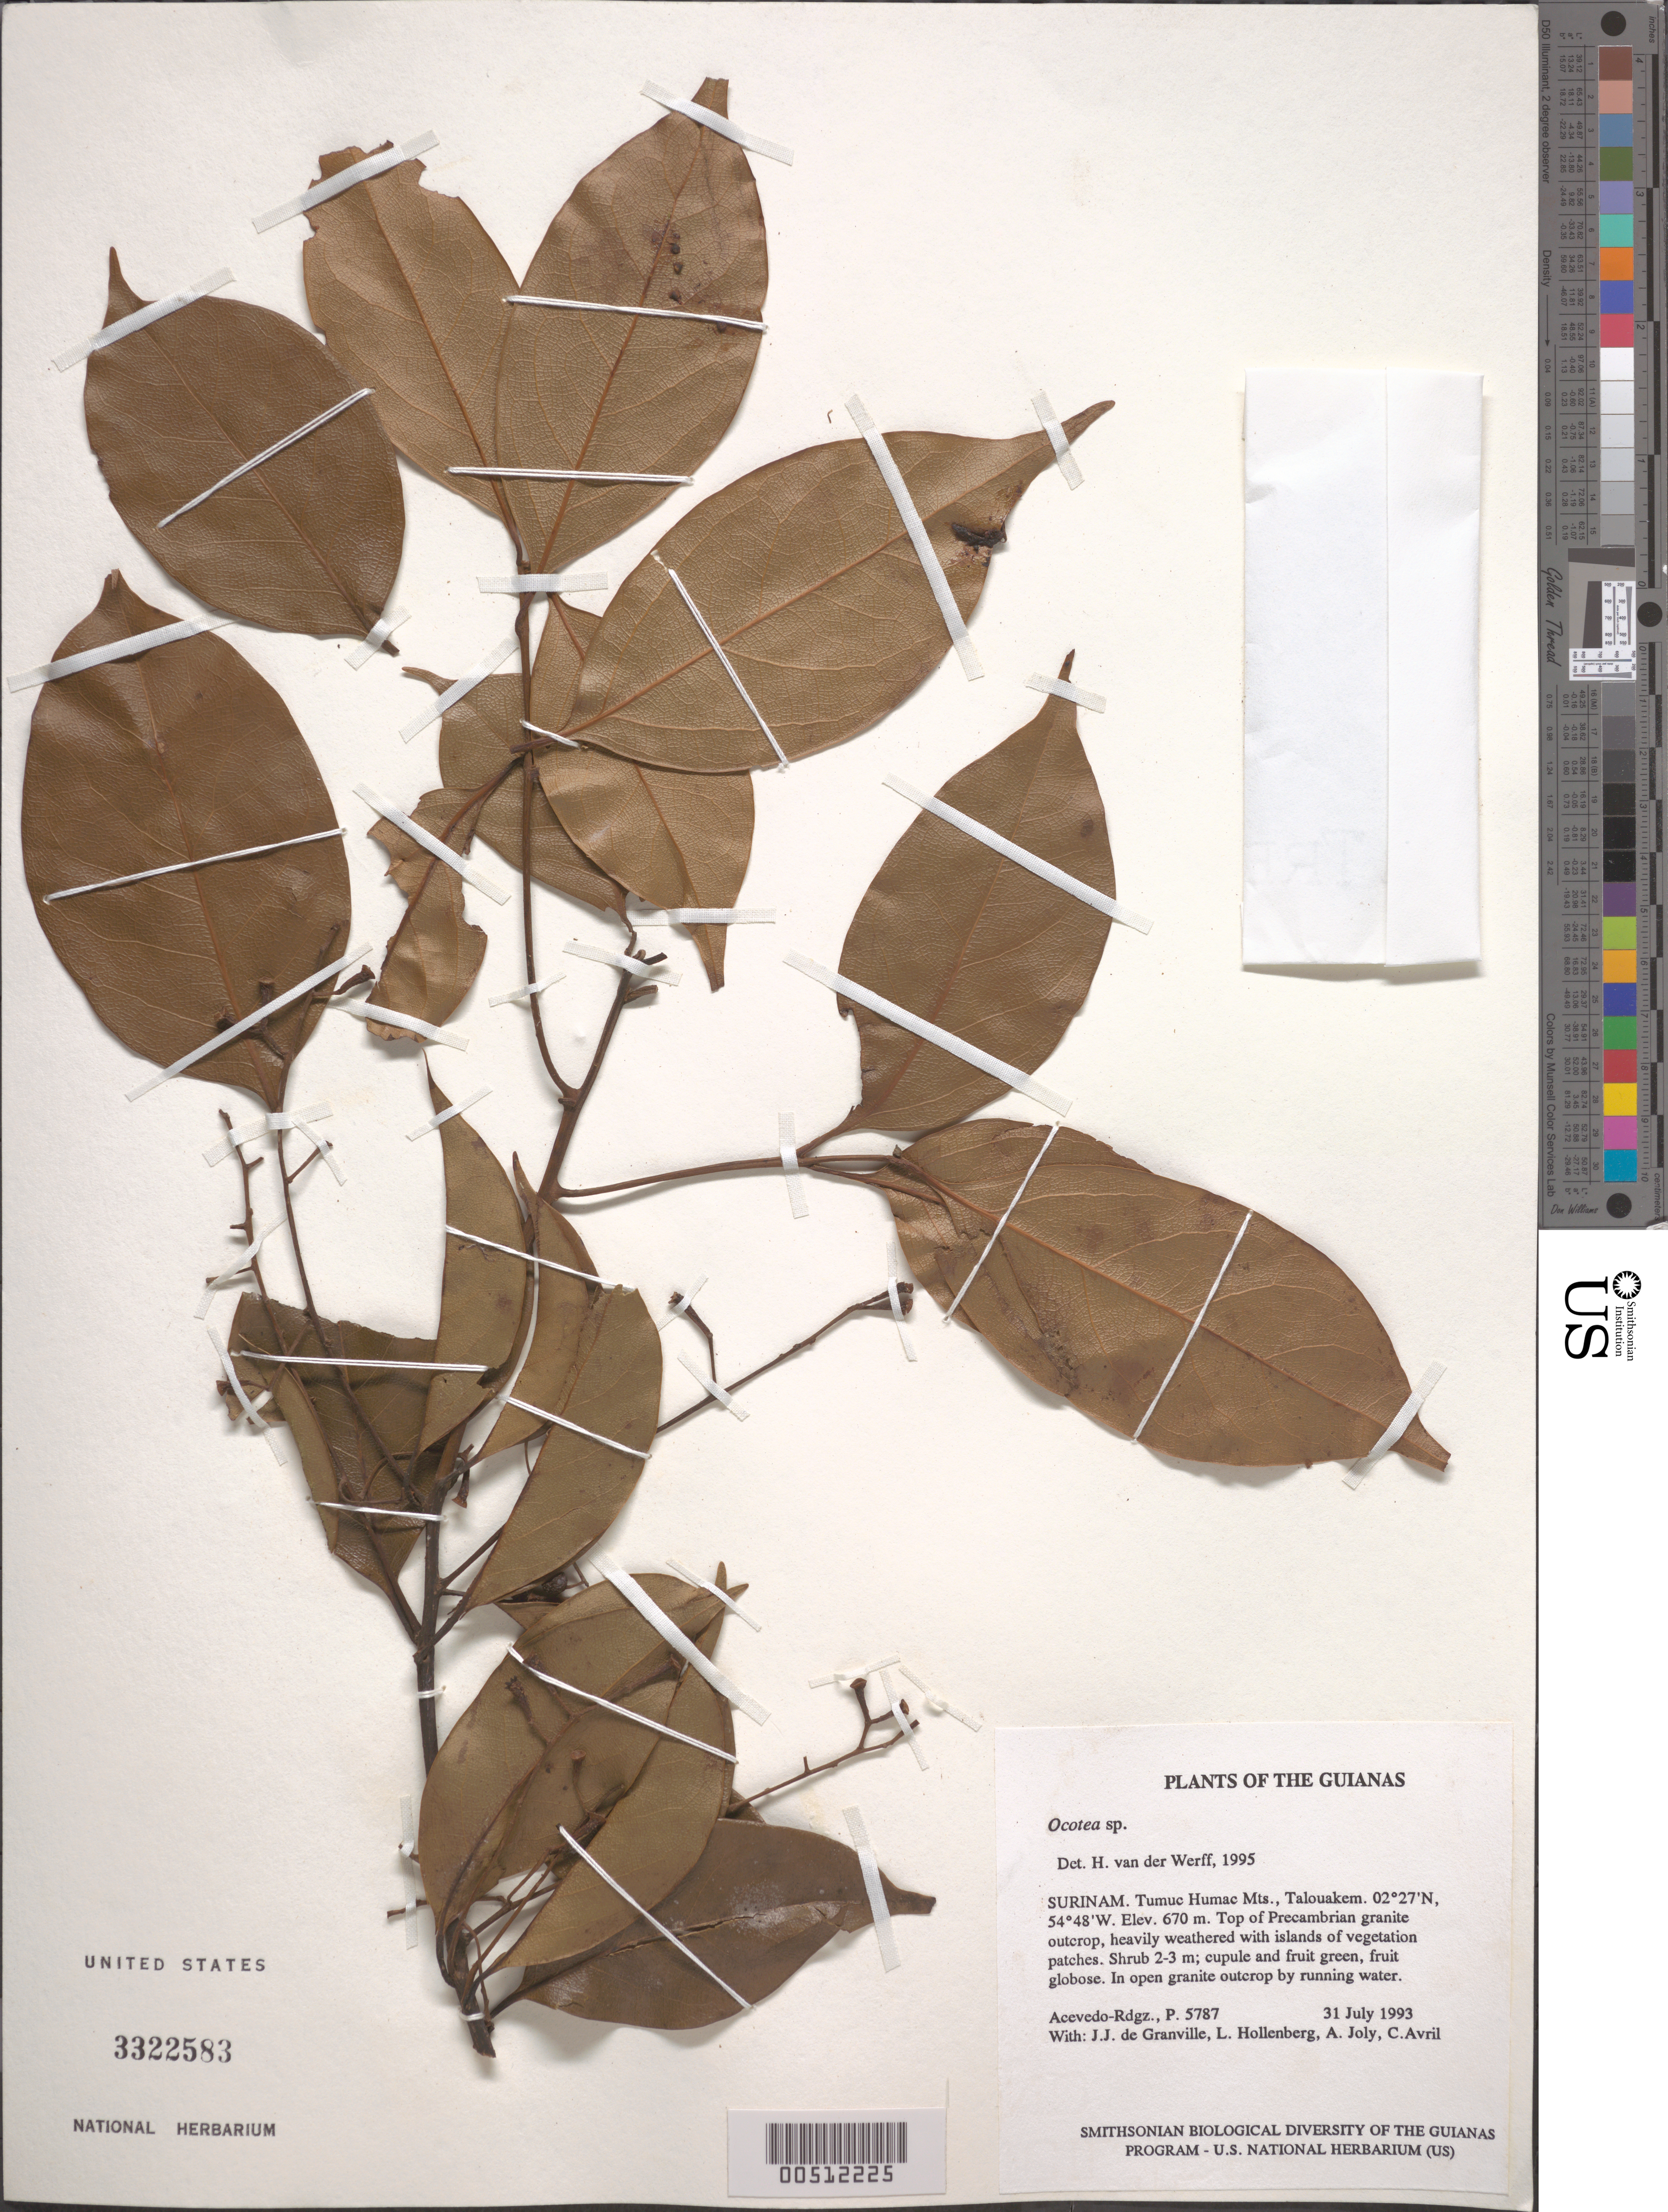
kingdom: Plantae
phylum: Tracheophyta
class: Magnoliopsida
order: Laurales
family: Lauraceae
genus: Ocotea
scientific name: Ocotea sp.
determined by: van der Werff, H., (MO), Missouri Botanical Garden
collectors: P. Acevedo-Rodr., J.-J. de Granville, L. Hollenberg, A. Joly & C. Avril de Maria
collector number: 5787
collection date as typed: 31 Jul 1993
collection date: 1993-07-31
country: Suriname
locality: Tumuc Humac Mts., Talouakem.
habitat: On open granite outcrop, beside running creek.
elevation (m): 670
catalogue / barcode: US 3322583